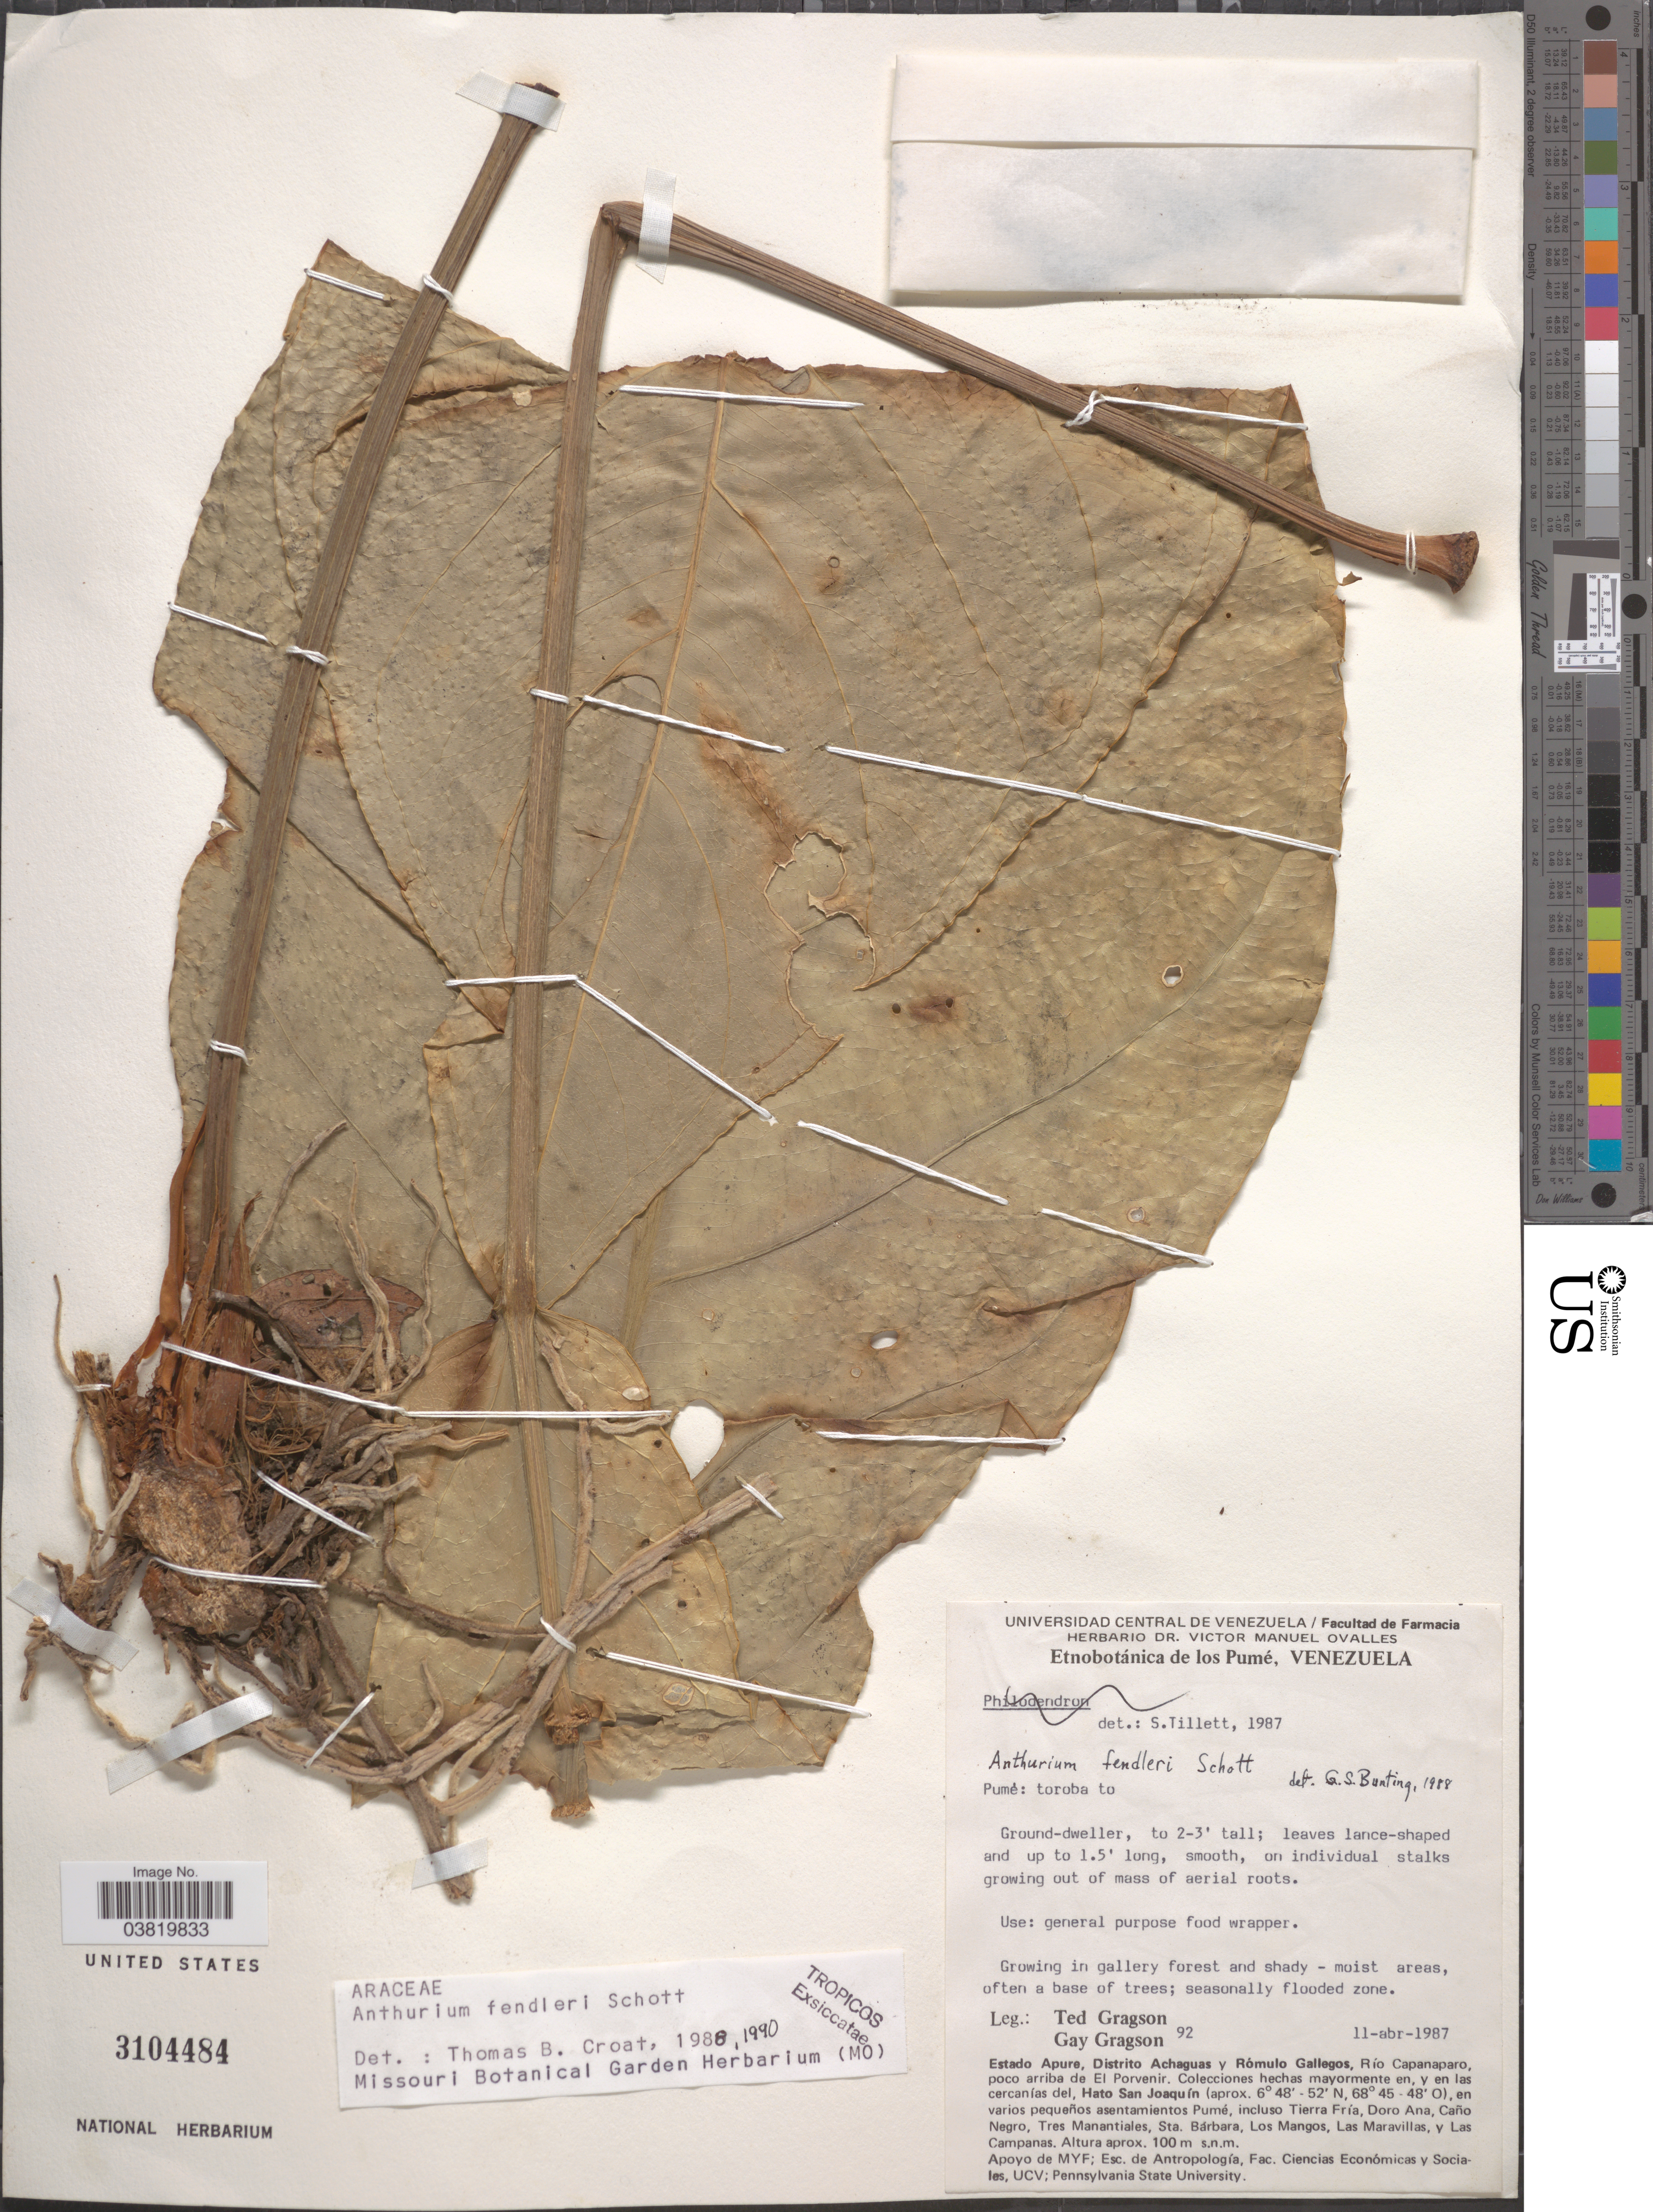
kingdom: Plantae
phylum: Tracheophyta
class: Liliopsida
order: Alismatales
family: Araceae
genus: Anthurium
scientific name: Anthurium fendleri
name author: Schott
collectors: T. Gragson & G. Gragson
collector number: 92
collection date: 1987-04-11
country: Venezuela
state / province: Apure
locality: Distrito Achaguas y Rómulo Gallegos, Río Capanaparo, poco arriba de El Porvenir. Hato San Joaquín, en varios pequeños asentamientos Pumé, incluso Tierra Fría, Doro Ana, Caño Negro, Tres Manantiales, Sta. Bárbara, Los Mangos, Las Maravillas, y Las Campanas.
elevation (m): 100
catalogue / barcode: US 3104484